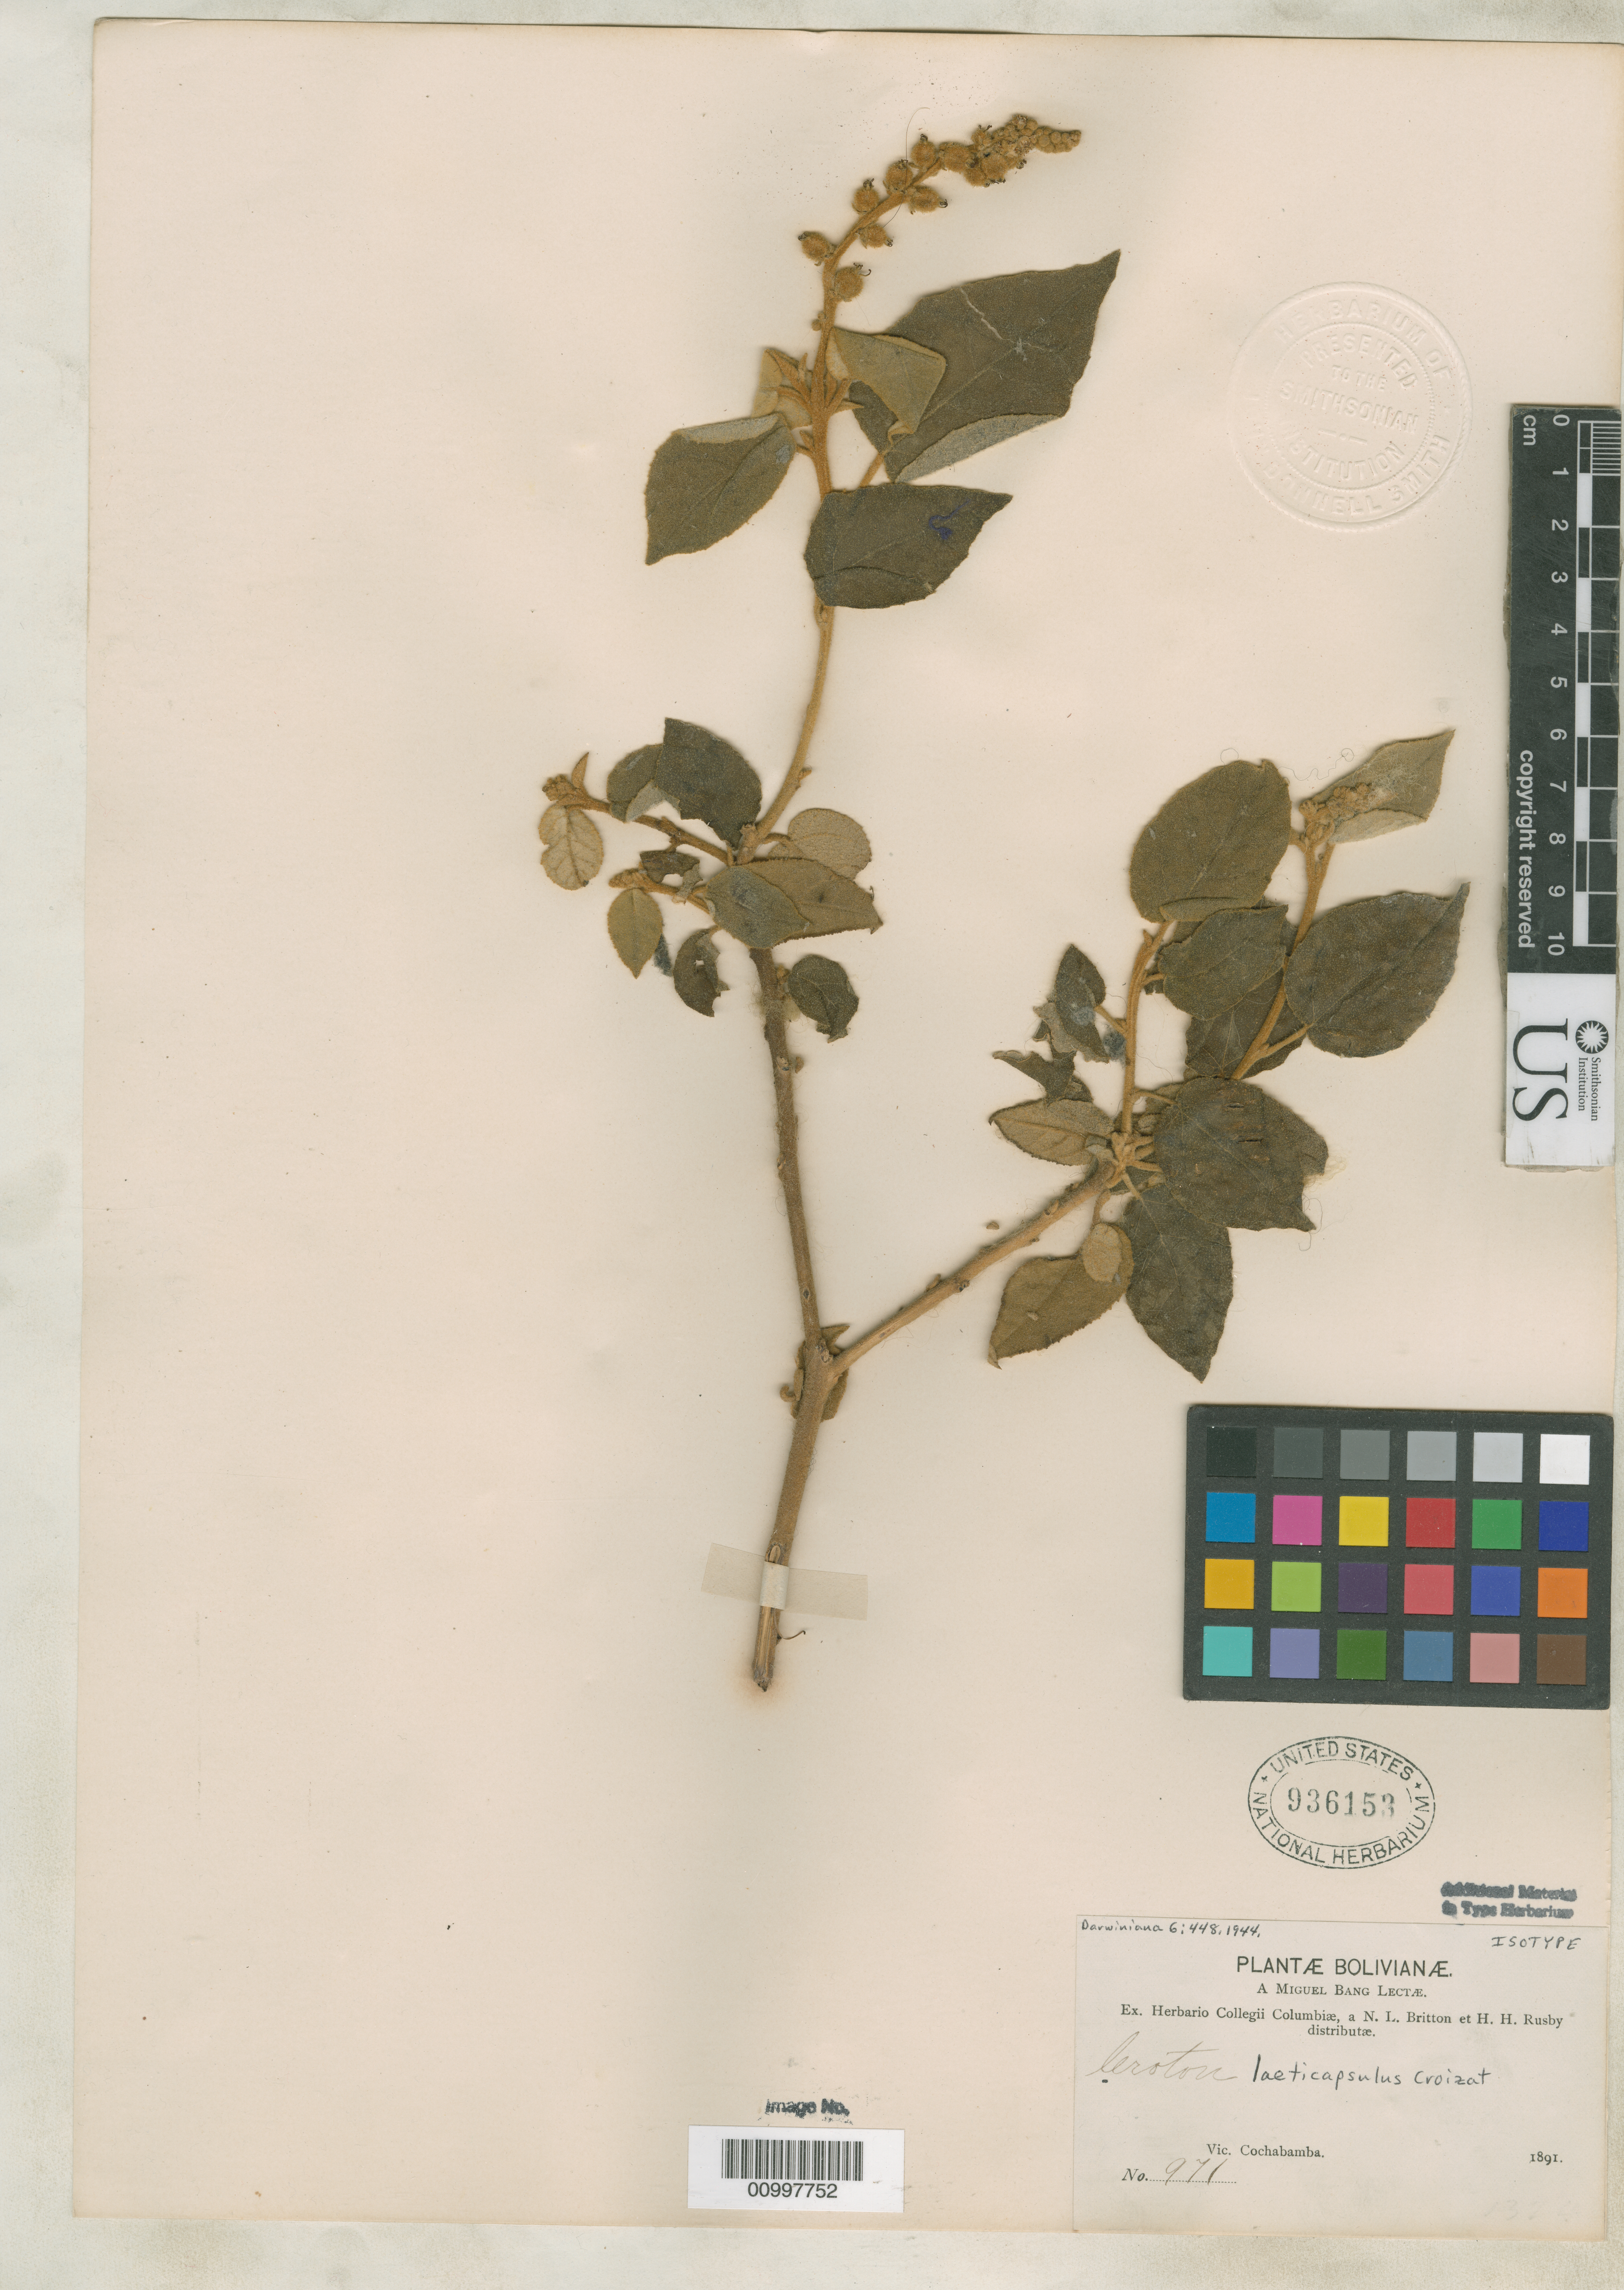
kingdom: Plantae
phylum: Tracheophyta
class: Magnoliopsida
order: Malpighiales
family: Euphorbiaceae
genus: Croton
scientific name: Croton laeticapsulus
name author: Croizat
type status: Isotype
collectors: M. Bang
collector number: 971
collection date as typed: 1891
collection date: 1891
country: Bolivia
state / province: Cochabamba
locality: Vic. Cochabamba.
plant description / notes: Specimen ex John Donnell Smith herbarium.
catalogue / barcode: US 936153